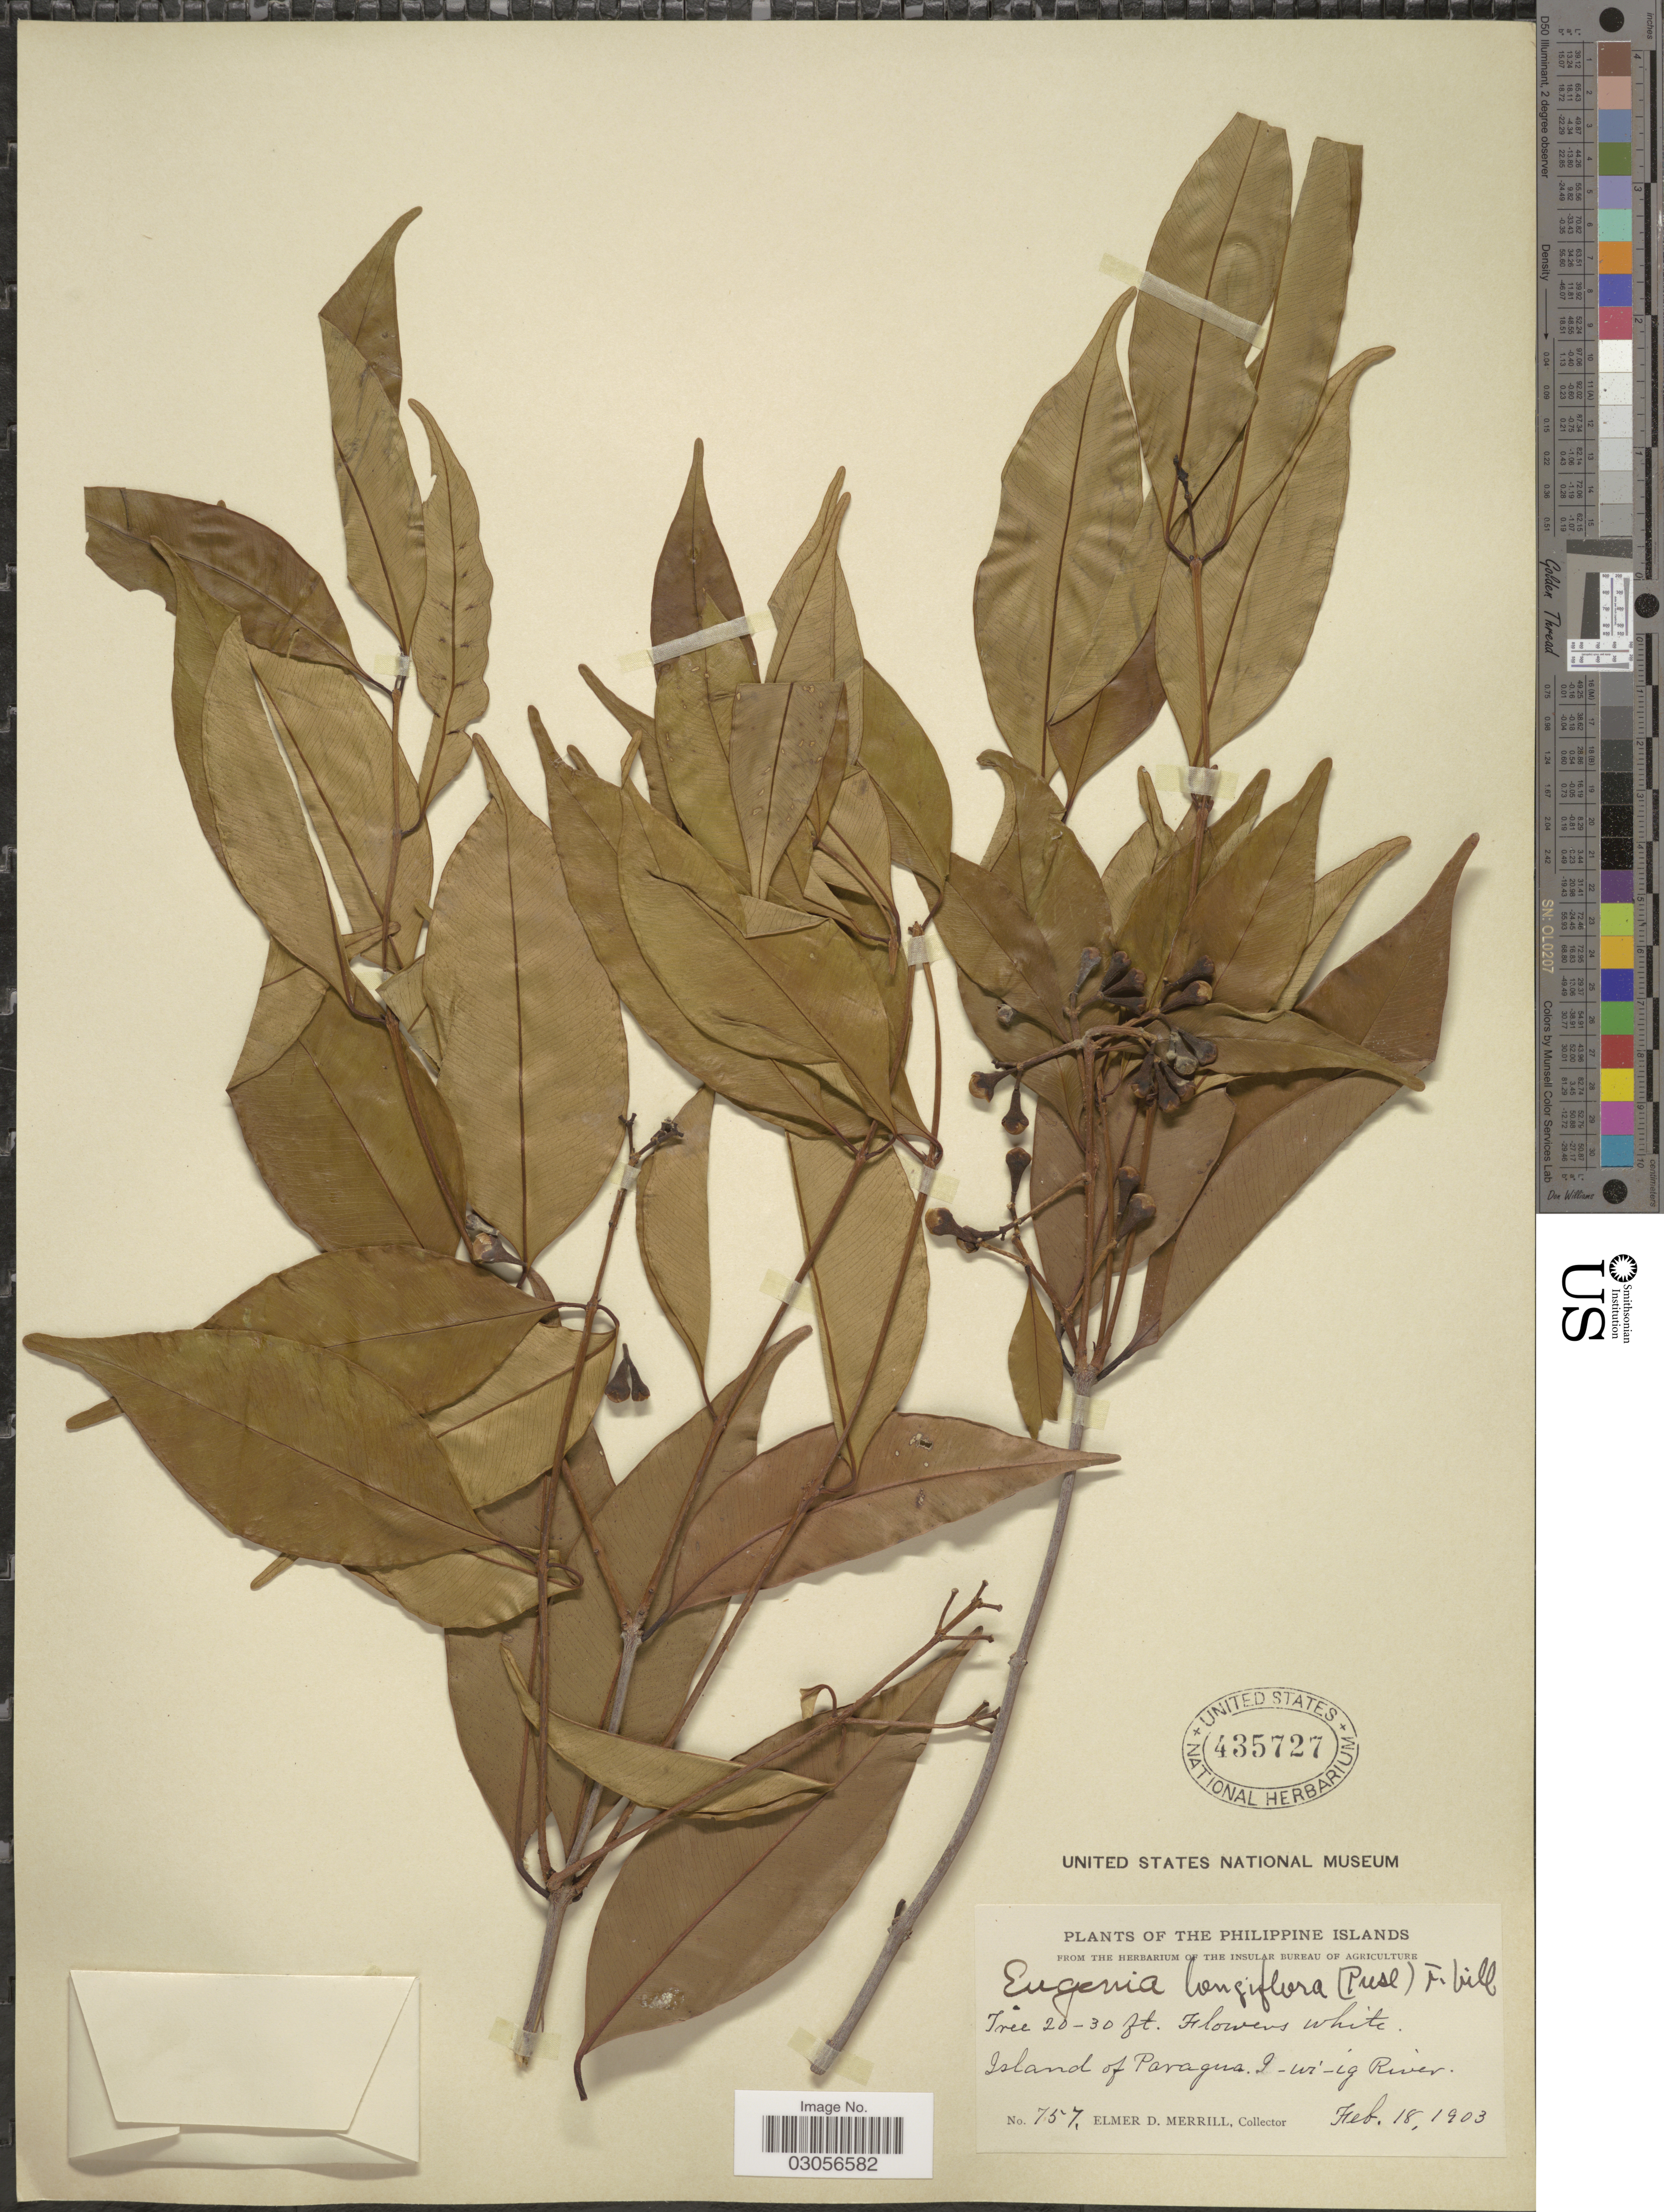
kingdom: Plantae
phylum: Tracheophyta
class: Magnoliopsida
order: Myrtales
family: Myrtaceae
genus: Syzygium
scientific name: Syzygium cerasiforme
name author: (Blume) Merr. & L.M. Perry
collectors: E. D. Merrill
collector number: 757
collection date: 1903-02-18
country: Philippines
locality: Island of Paragua [Palawan], I-wi-ig River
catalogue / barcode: US 435727